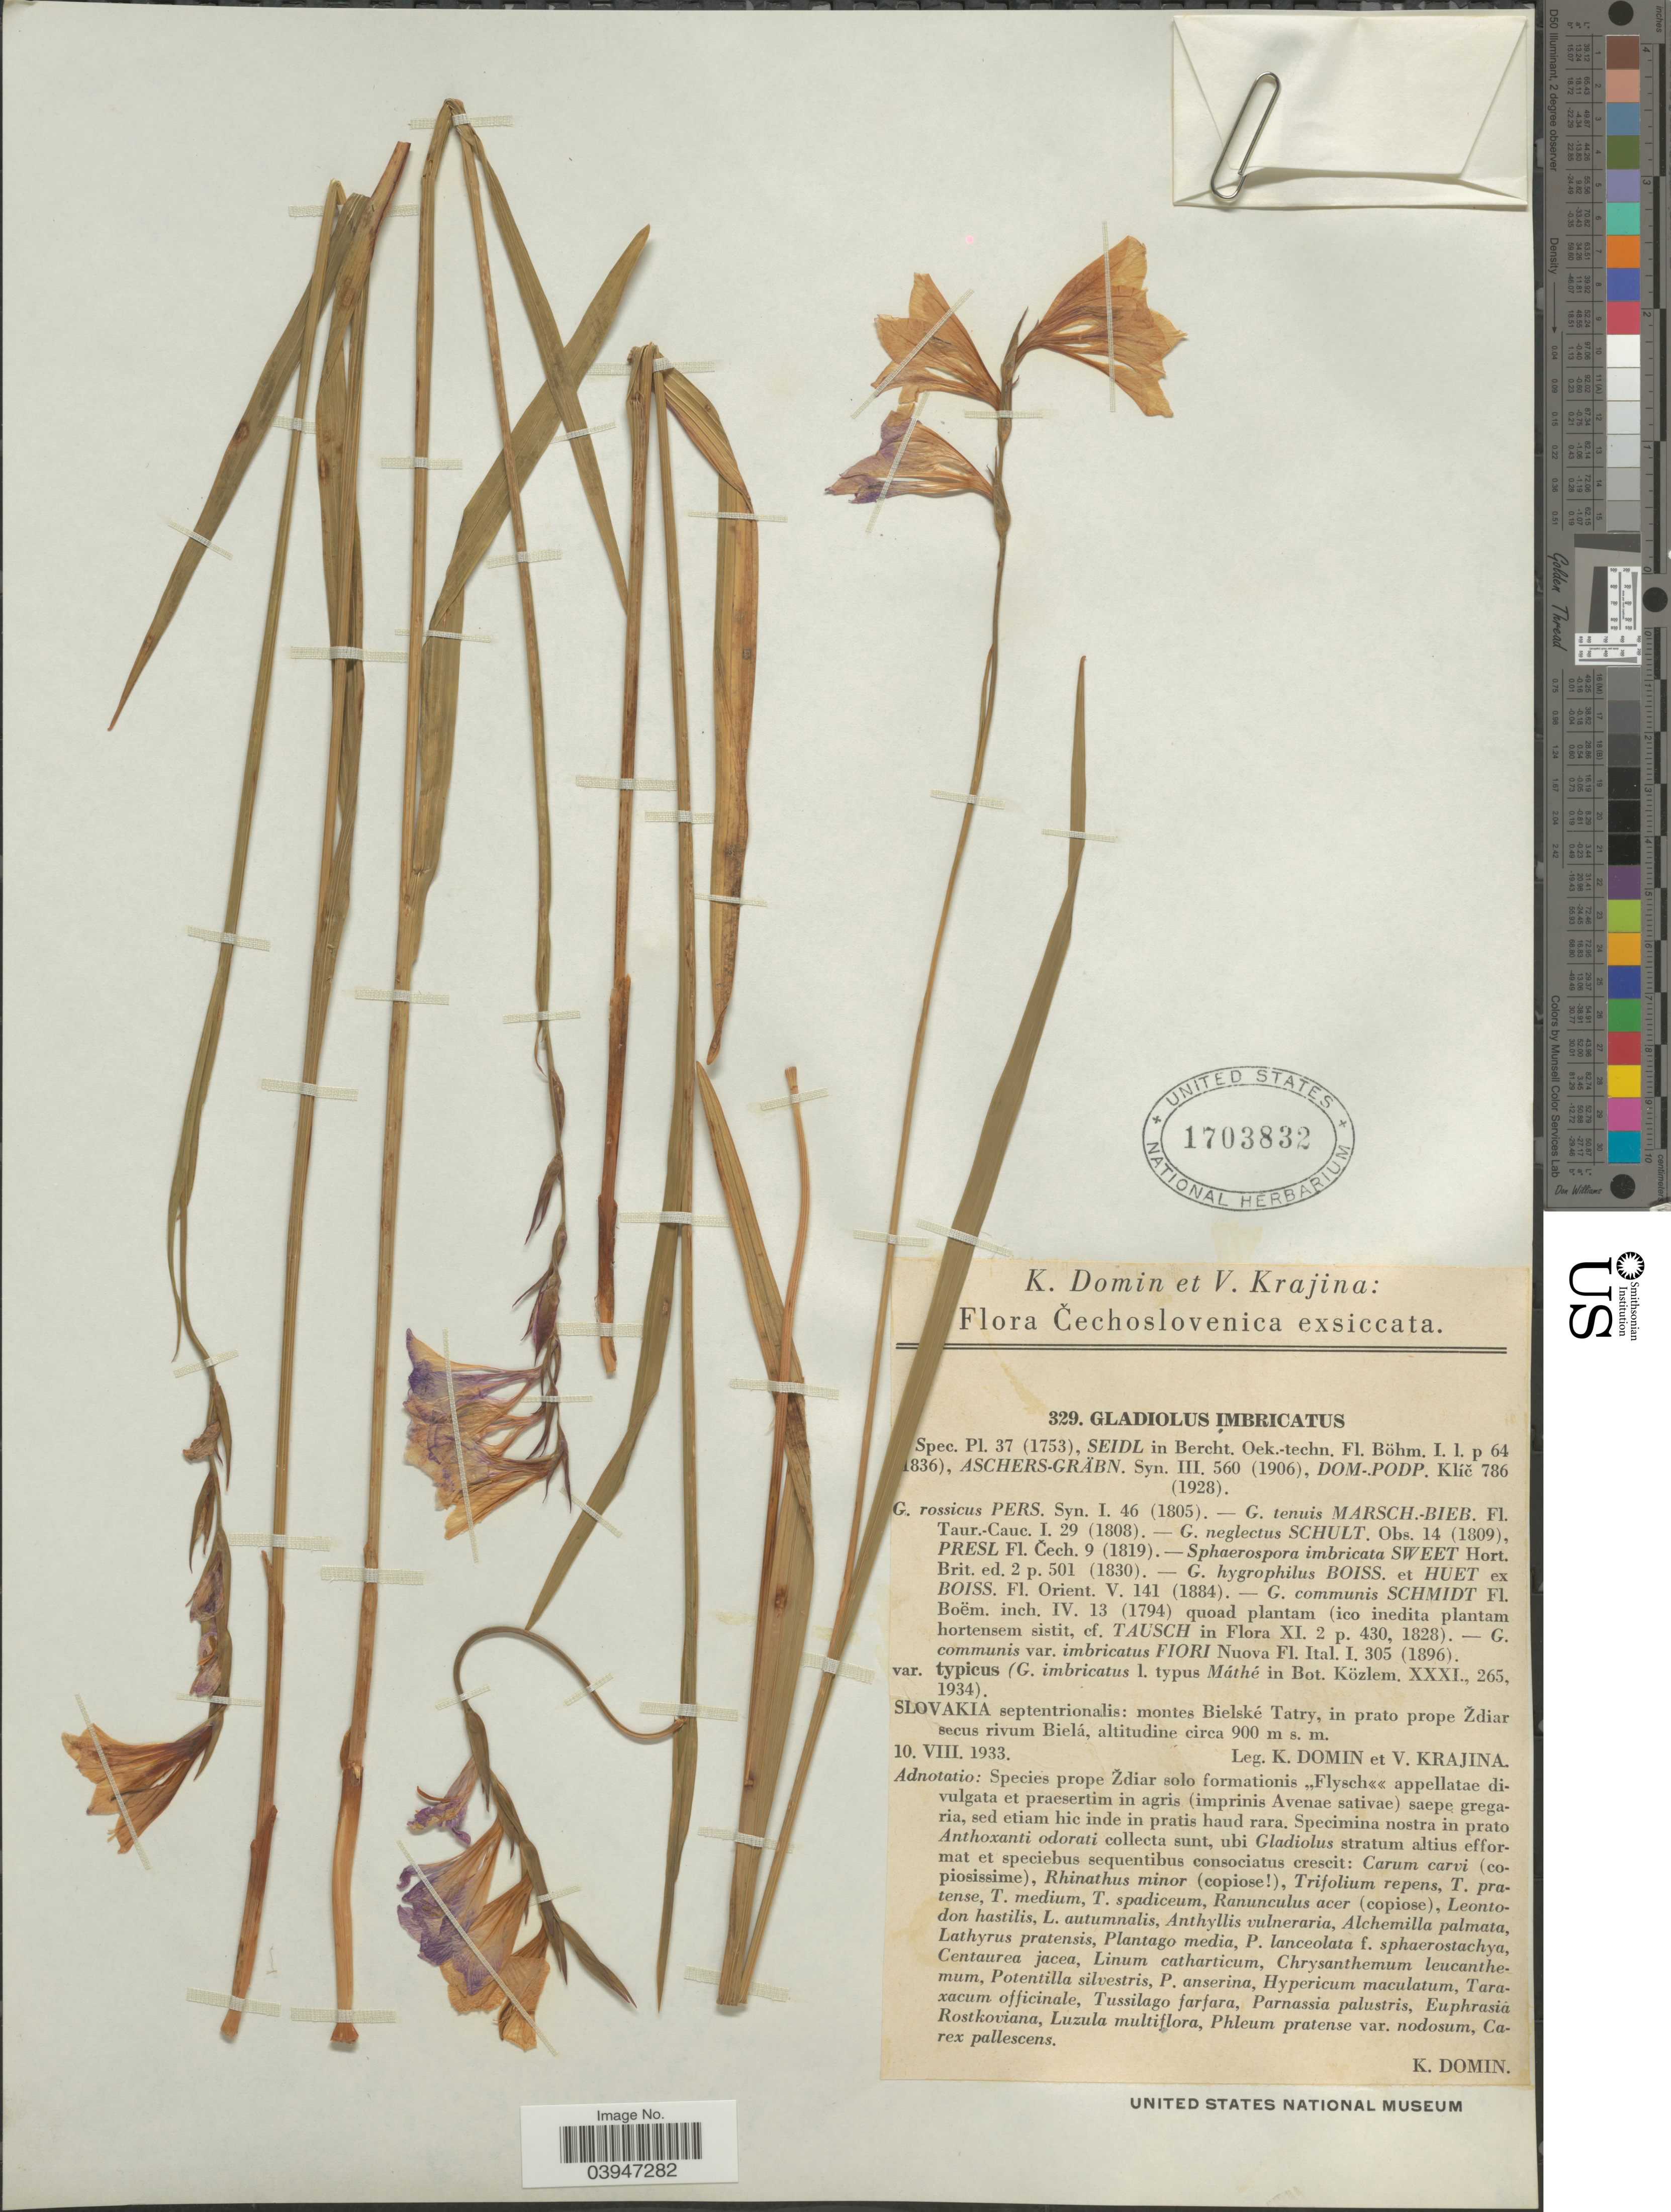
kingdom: Plantae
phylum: Tracheophyta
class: Liliopsida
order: Asparagales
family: Iridaceae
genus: Gladiolus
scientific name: Gladiolus imbricatus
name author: L.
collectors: K. Domin & V. Krajina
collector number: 329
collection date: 1933-08-10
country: Slovakia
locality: Čechoslovenica. Slovakia septentrionalis: montes Bielské Tatry, in prato prope Ždiar secus rivum Bielá.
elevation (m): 900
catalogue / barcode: US 1703832